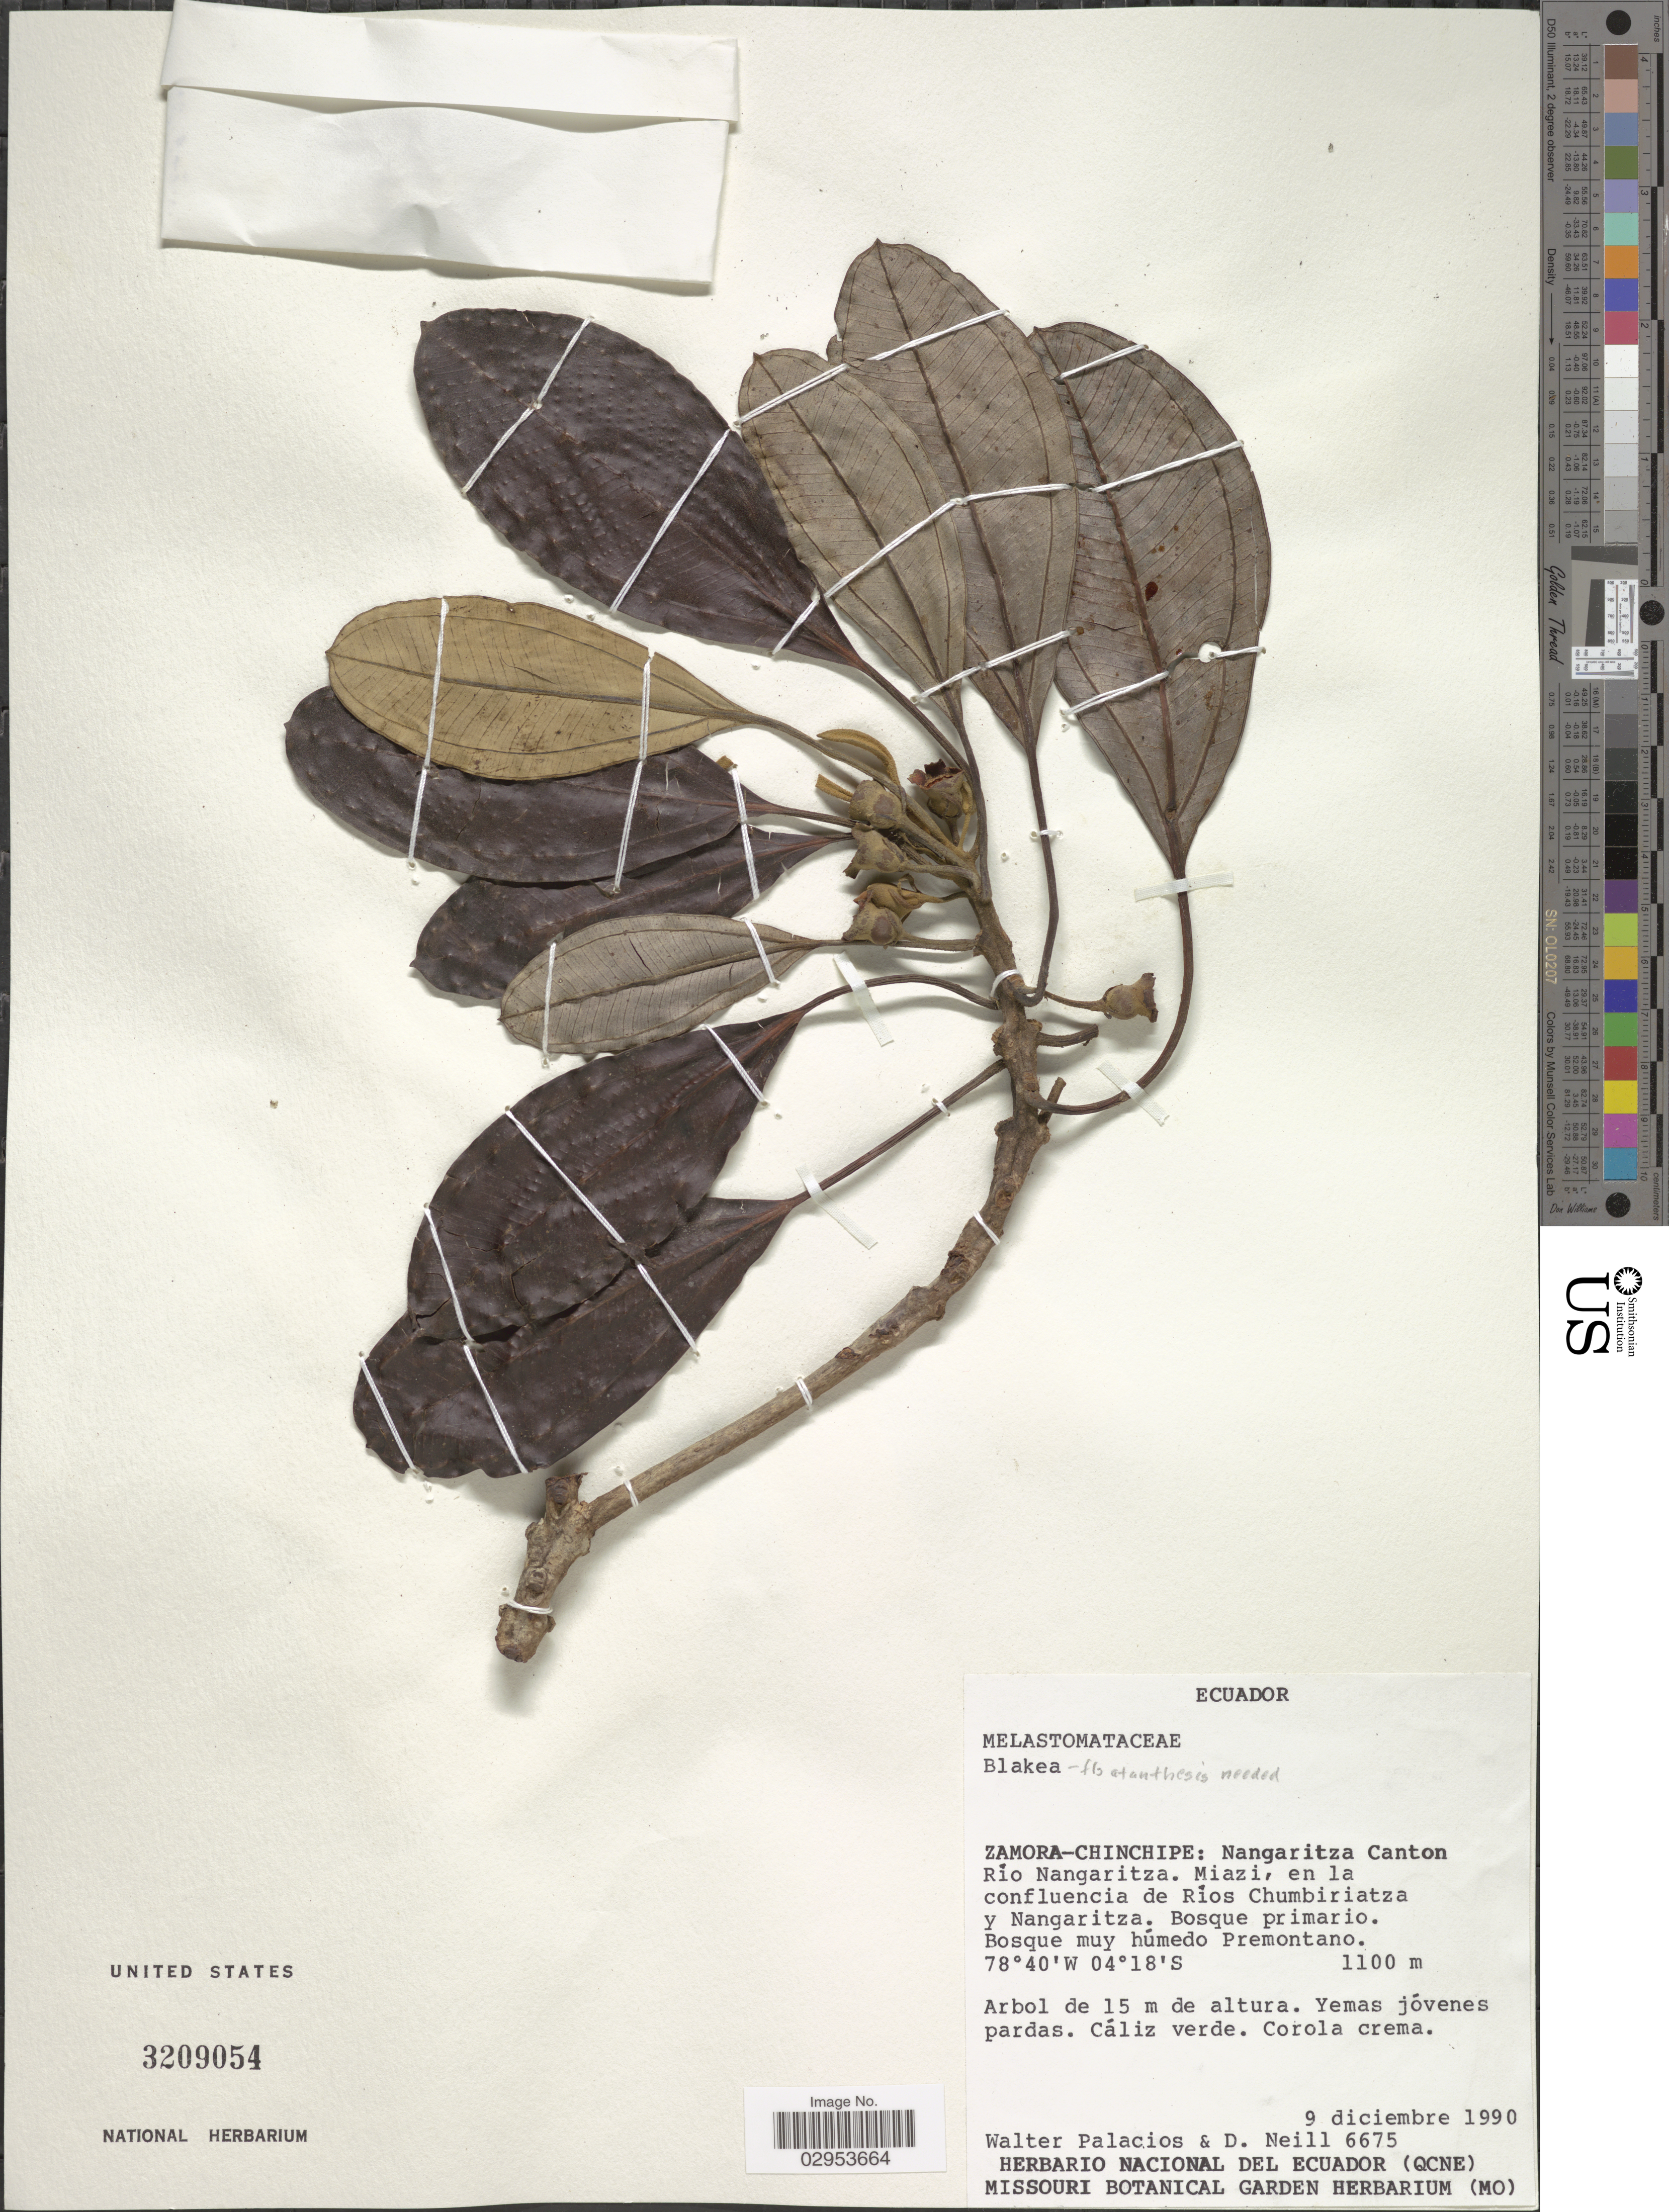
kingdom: Plantae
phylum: Tracheophyta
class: Magnoliopsida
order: Myrtales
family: Melastomataceae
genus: Blakea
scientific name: Blakea nangaritzana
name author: D. Fernández et al.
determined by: Penneys, D. S.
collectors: W. Palacios & D. Neill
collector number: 6675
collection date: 1990-12-09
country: Ecuador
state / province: Zamora-Chinchipe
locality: Nagaritza Canton Río Nangaritza. Miazi, en la confluencia de Ríos Chumbiriatza y Nangaritza.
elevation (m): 1100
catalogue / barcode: US 3209054